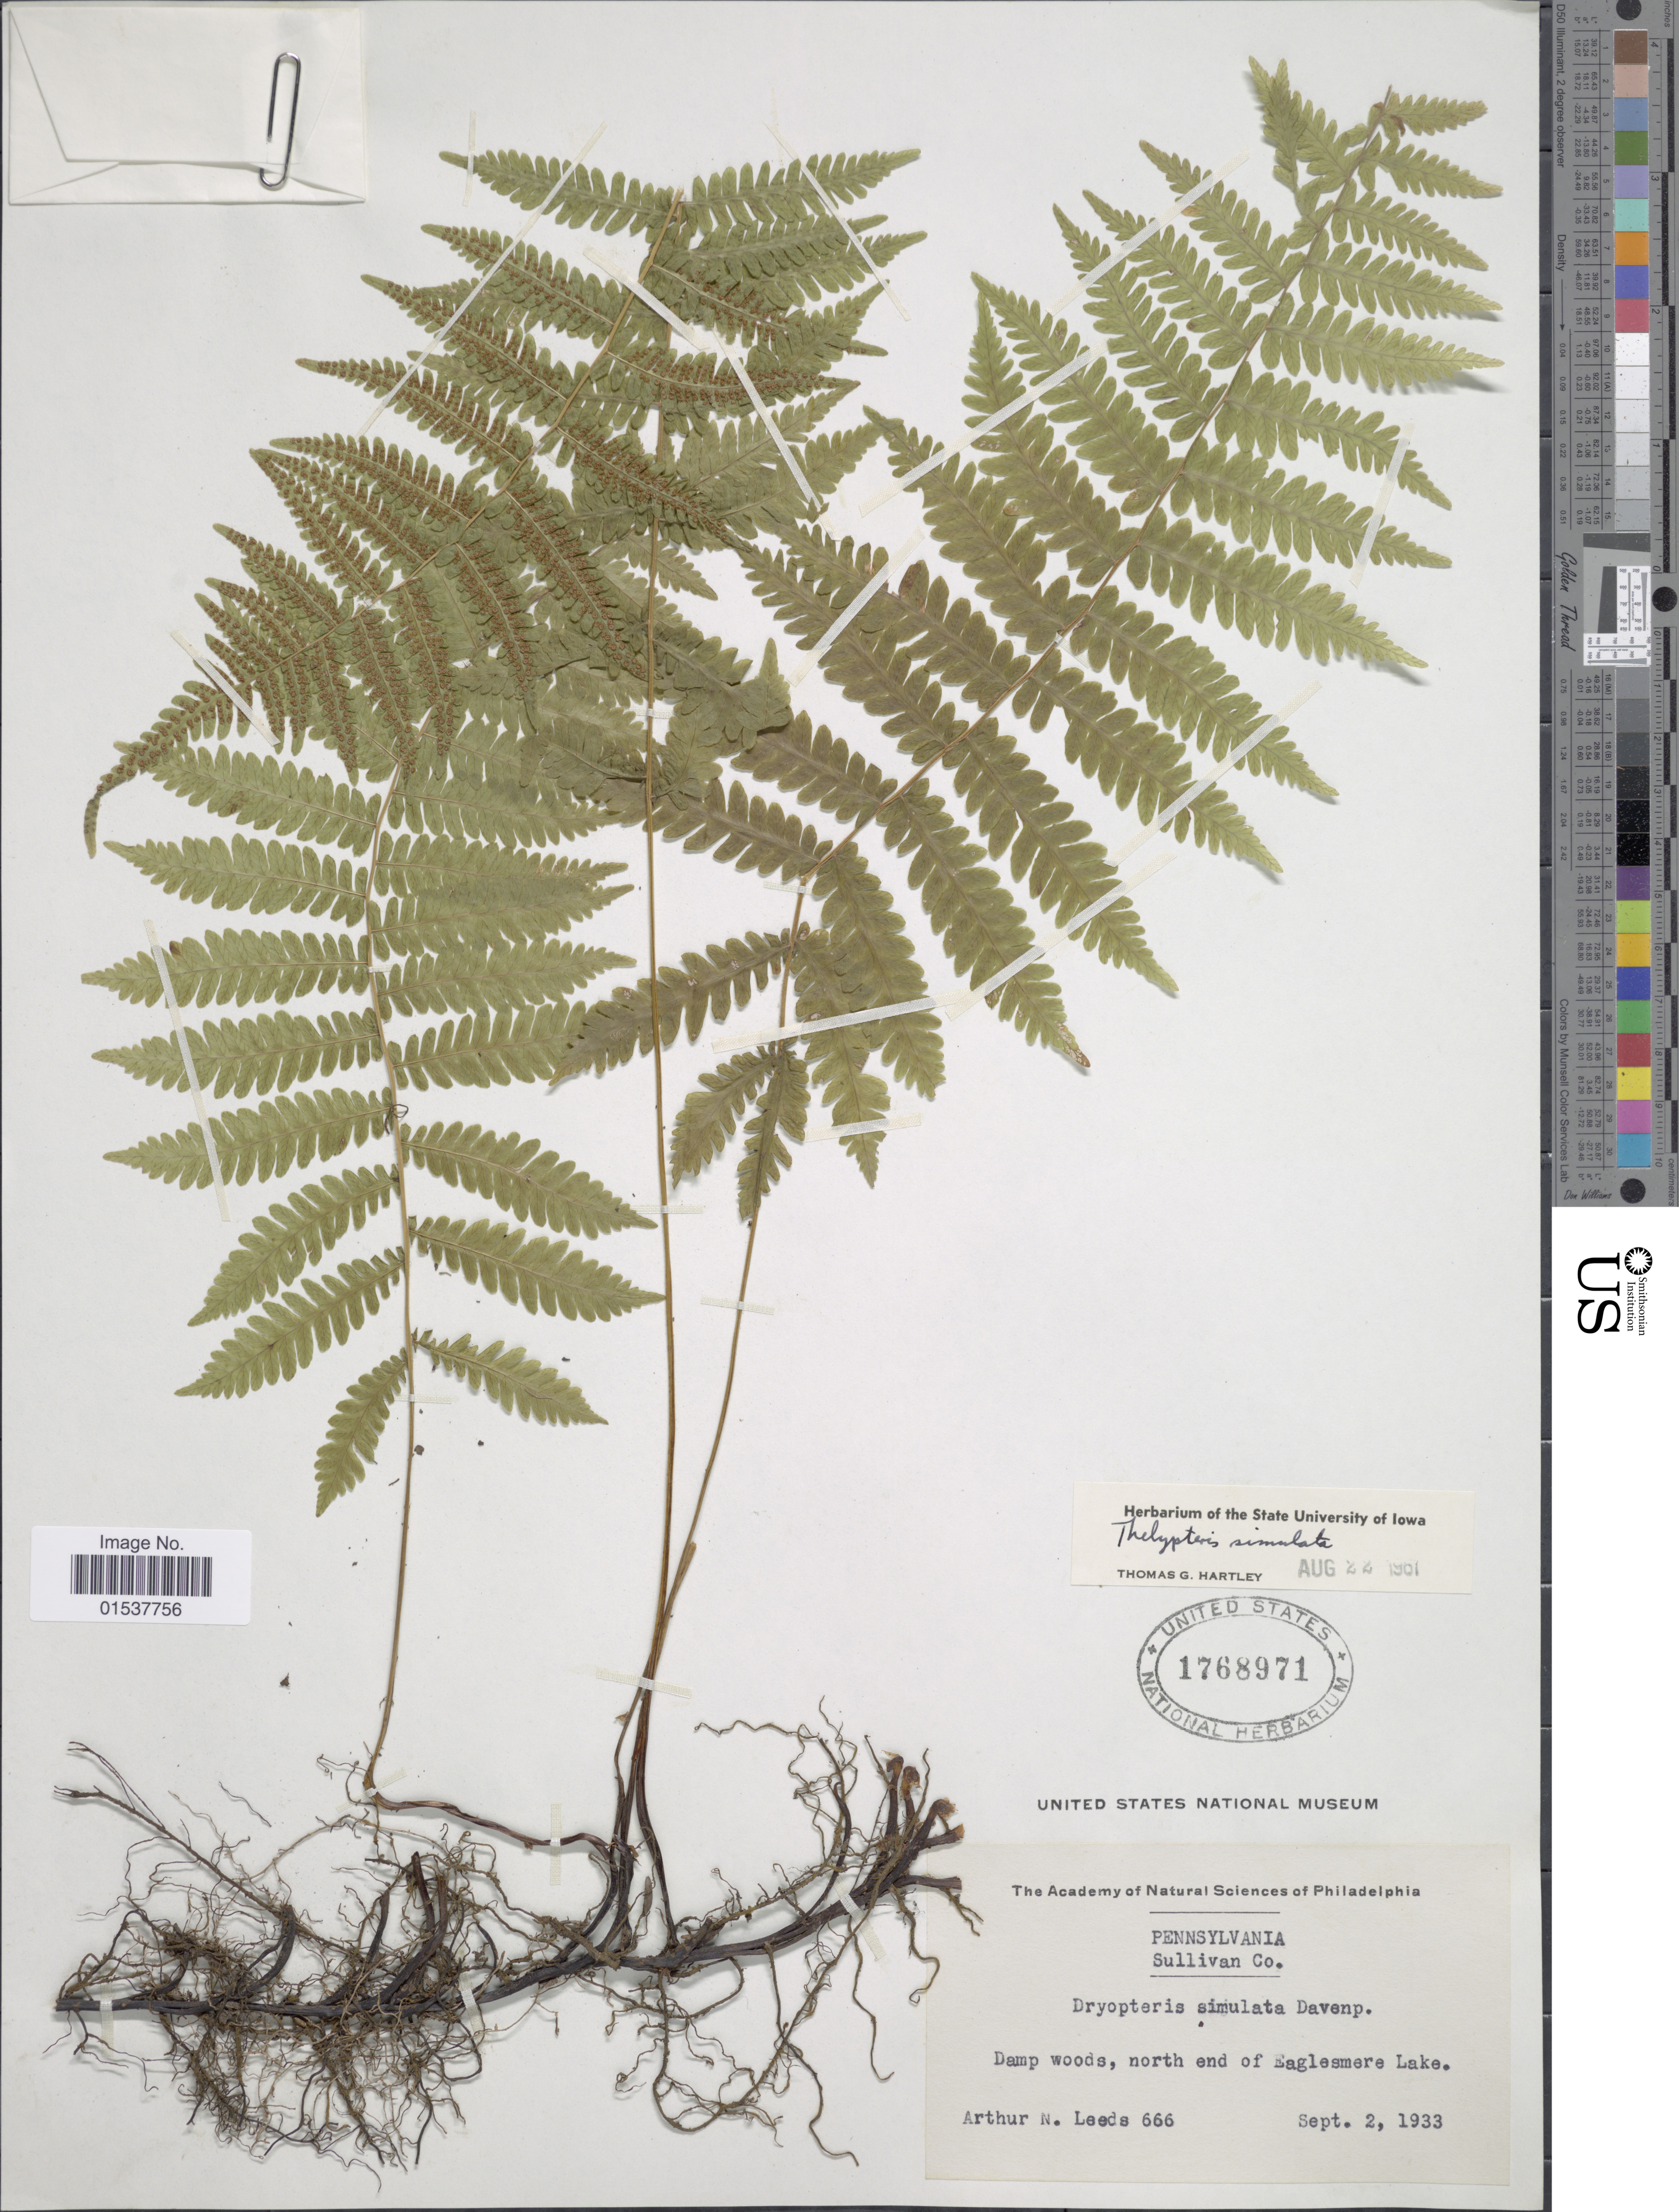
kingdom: Plantae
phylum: Tracheophyta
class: Polypodiopsida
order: Polypodiales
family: Thelypteridaceae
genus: Parathelypteris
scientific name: Parathelypteris simulata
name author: (Davenp.) Holttum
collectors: A. N. Leeds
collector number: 666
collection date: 1933-09-02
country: United States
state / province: Pennsylvania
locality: Sullivan Co., damp woods, north end of Eaglesmere Lake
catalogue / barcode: US 1768971